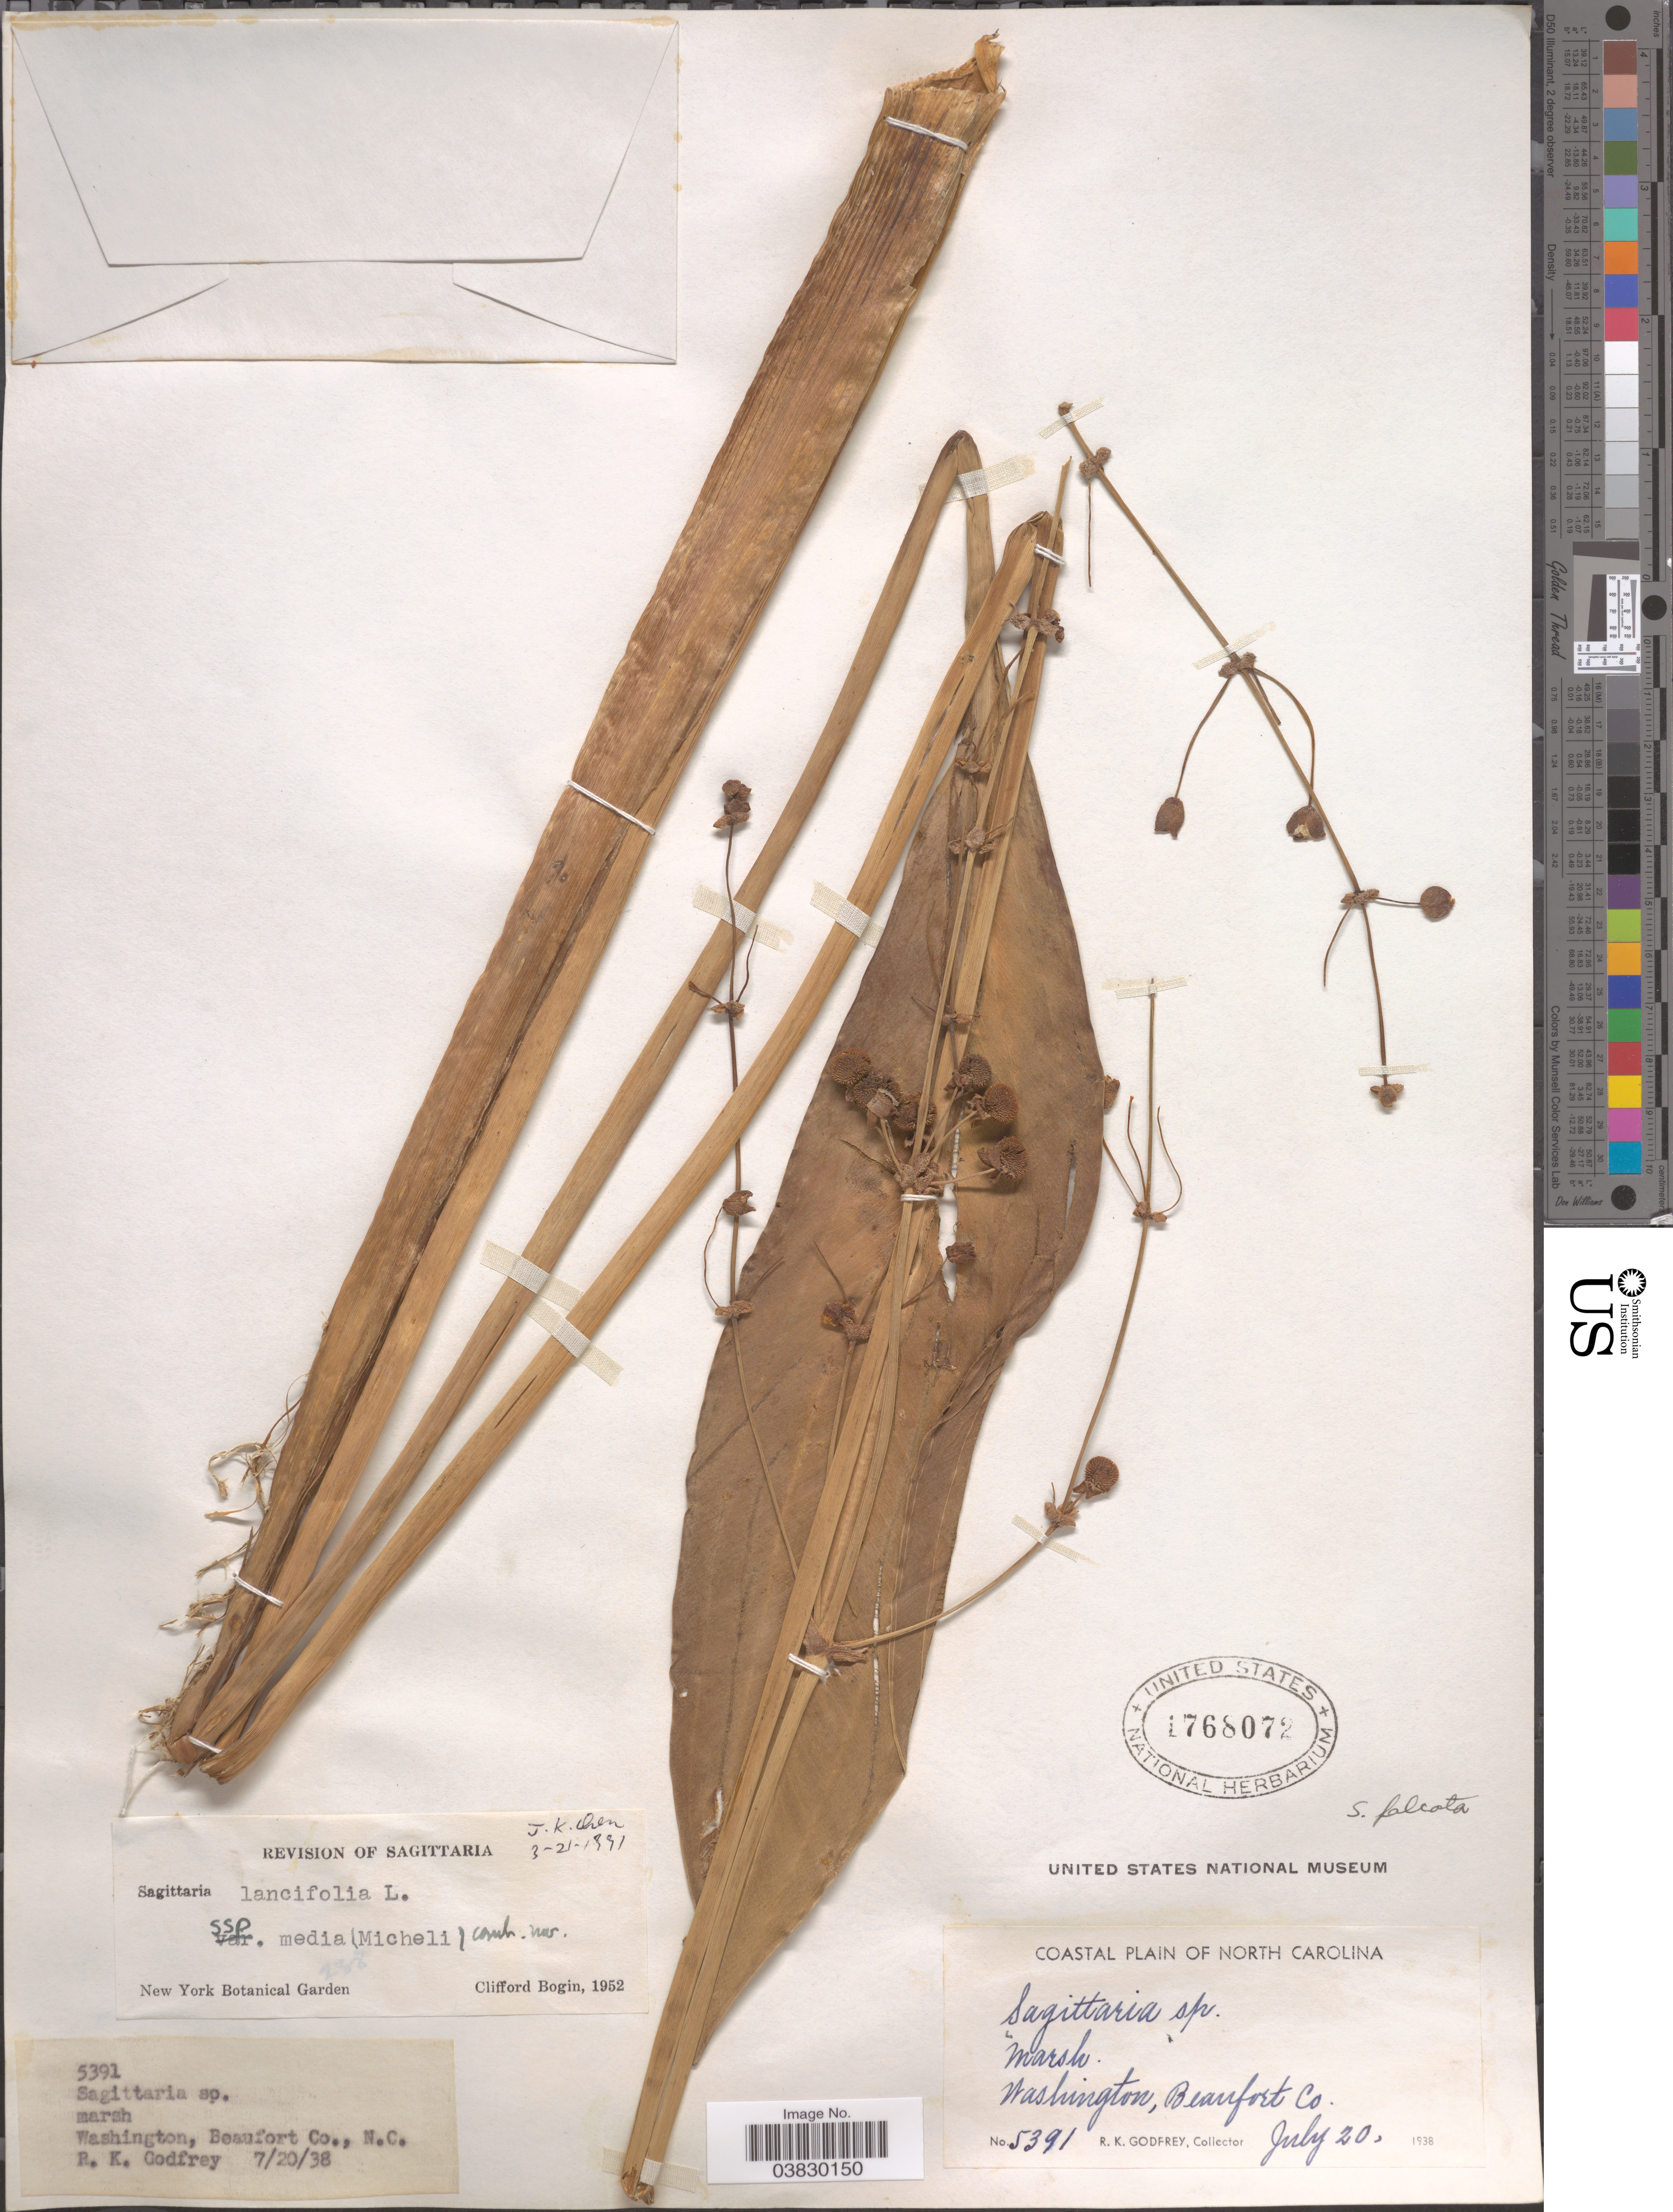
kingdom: Plantae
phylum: Tracheophyta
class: Liliopsida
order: Alismatales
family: Alismataceae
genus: Sagittaria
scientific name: Sagittaria lancifolia subsp. media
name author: (Micheli) Bogin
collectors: R. K. Godfrey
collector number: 5391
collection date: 1938-07-20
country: United States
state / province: North Carolina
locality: Coastal Plain of North Carolina. Washington, Beaufort Co.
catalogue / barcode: US 1768072